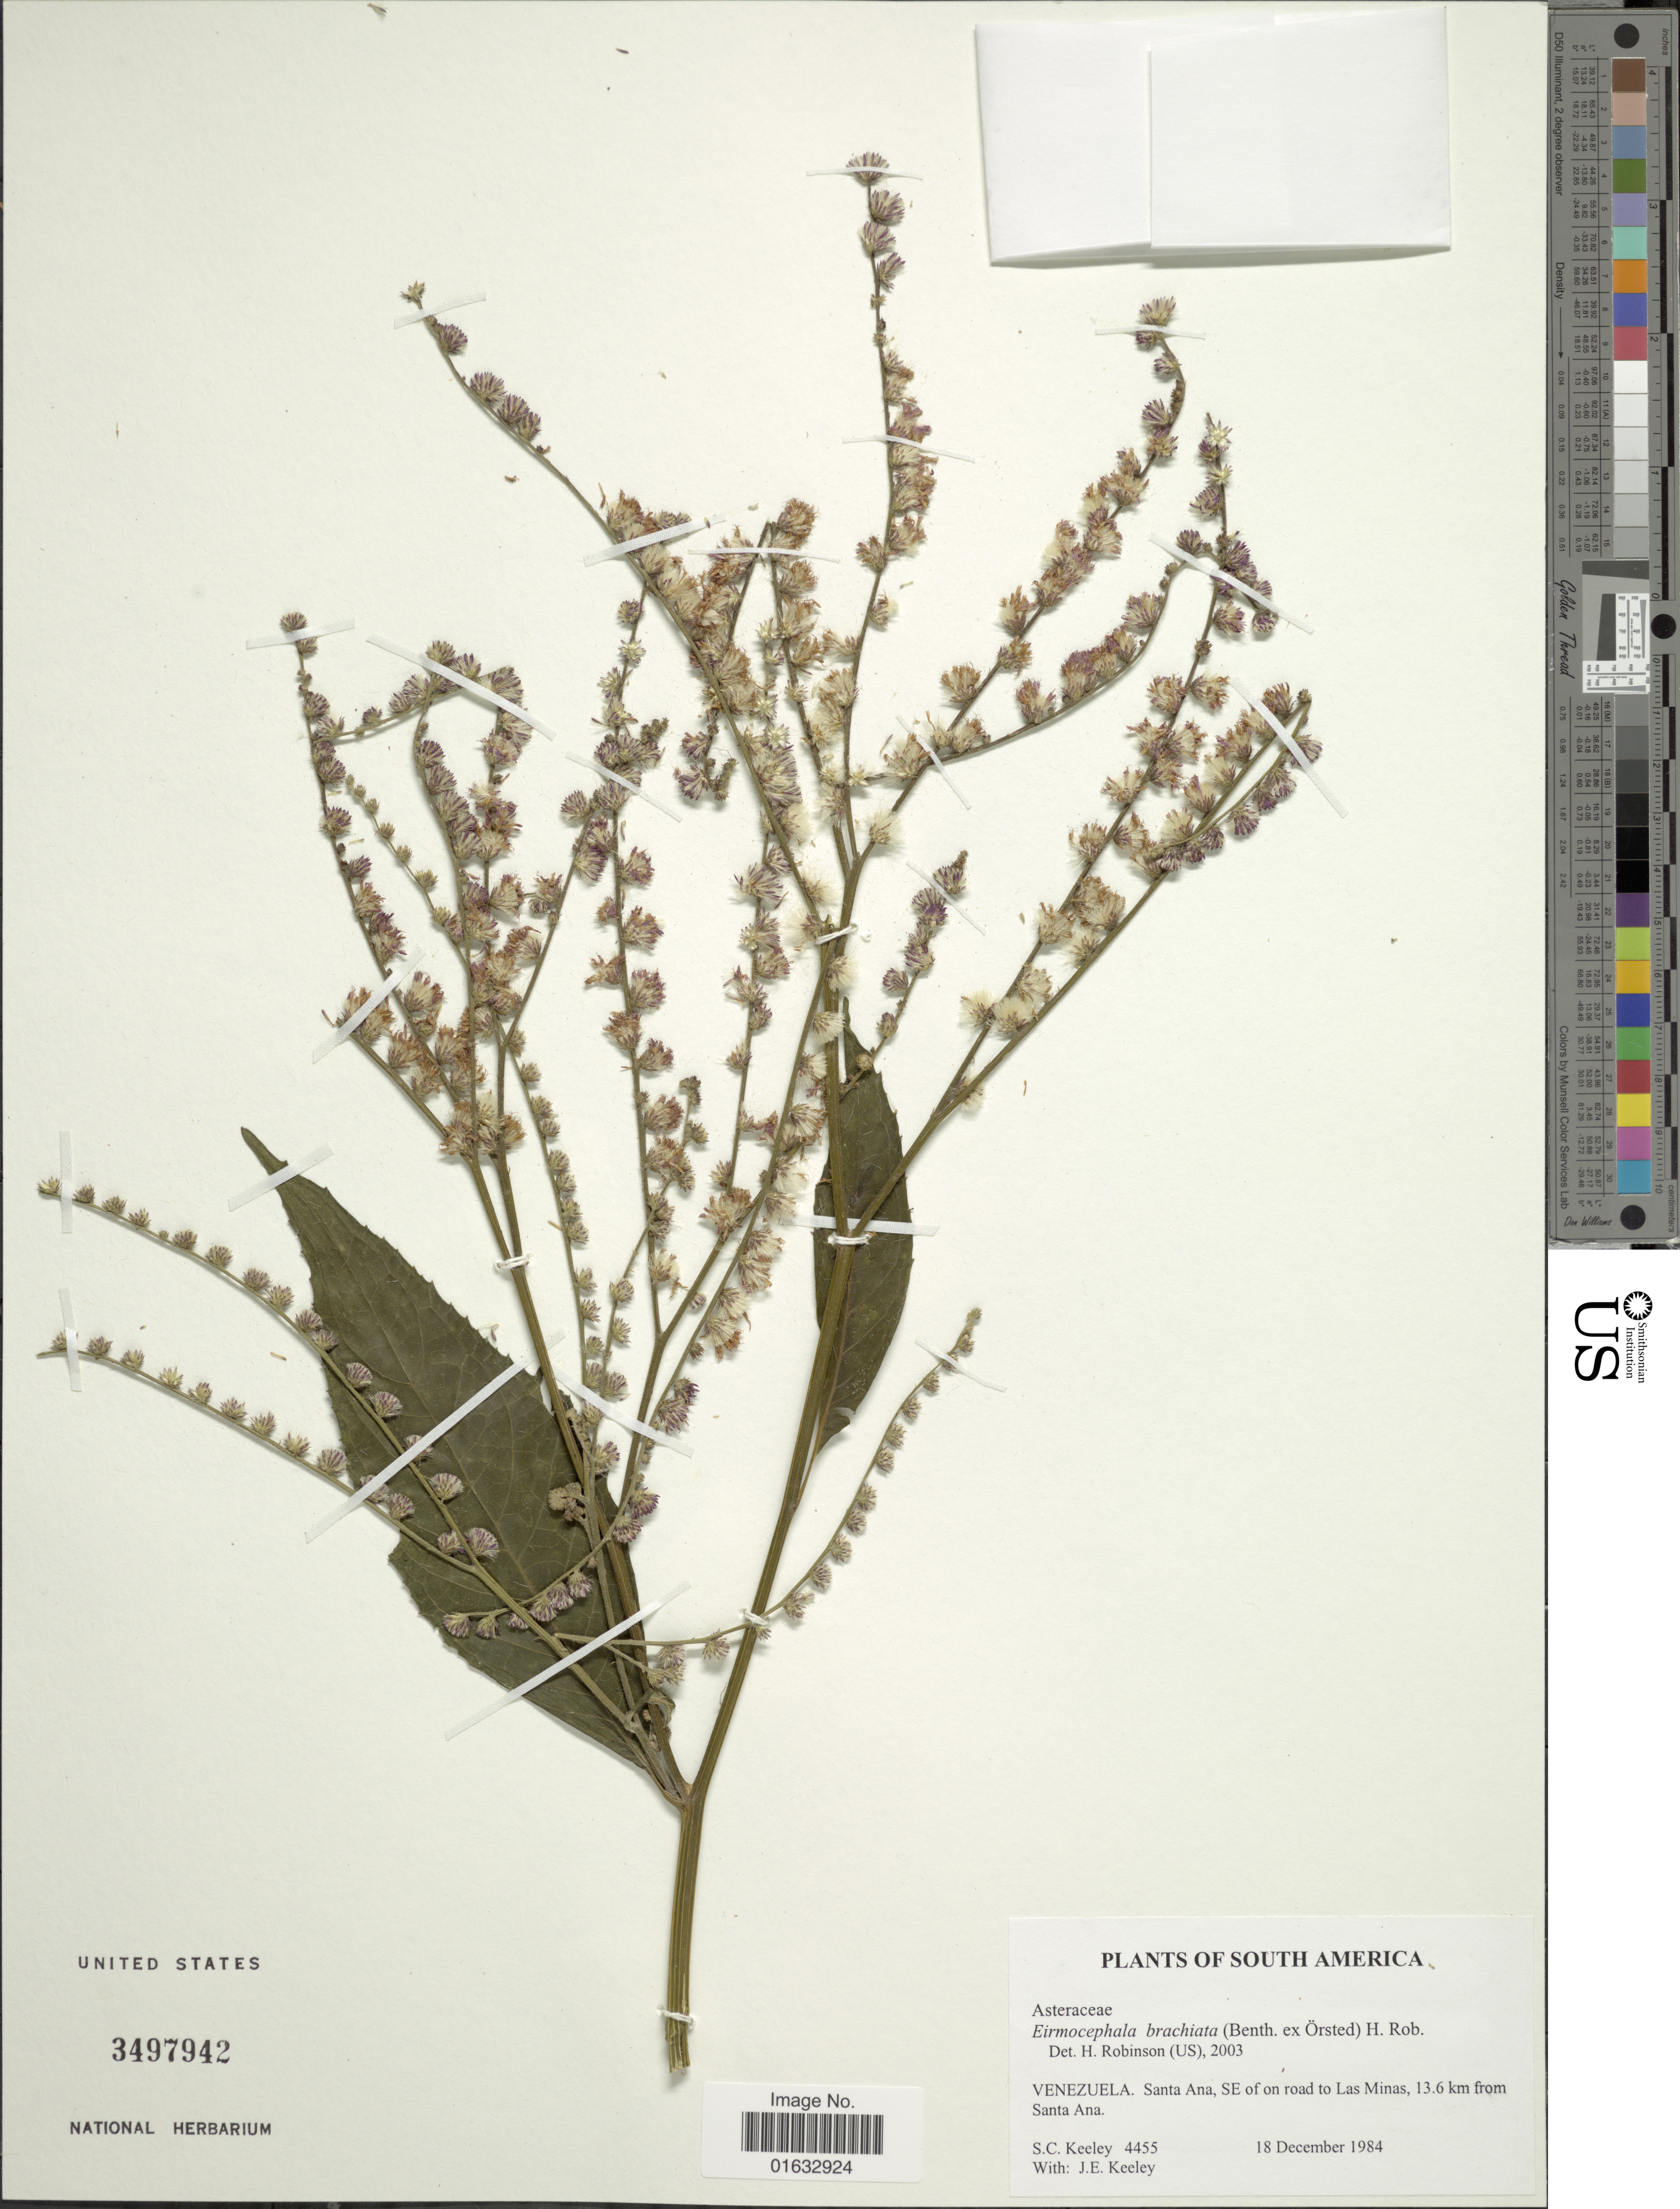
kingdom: Plantae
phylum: Tracheophyta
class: Magnoliopsida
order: Asterales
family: Asteraceae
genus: Eirmocephala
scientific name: Eirmocephala brachiata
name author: (Benth.) H. Rob.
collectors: S. C. Keeley & J. E. Keeley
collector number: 4455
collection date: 1984-12-18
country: Venezuela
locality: Santa Ana, SE of on road to Las Minas, 13.6 km from Santa Ana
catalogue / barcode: US 3497942